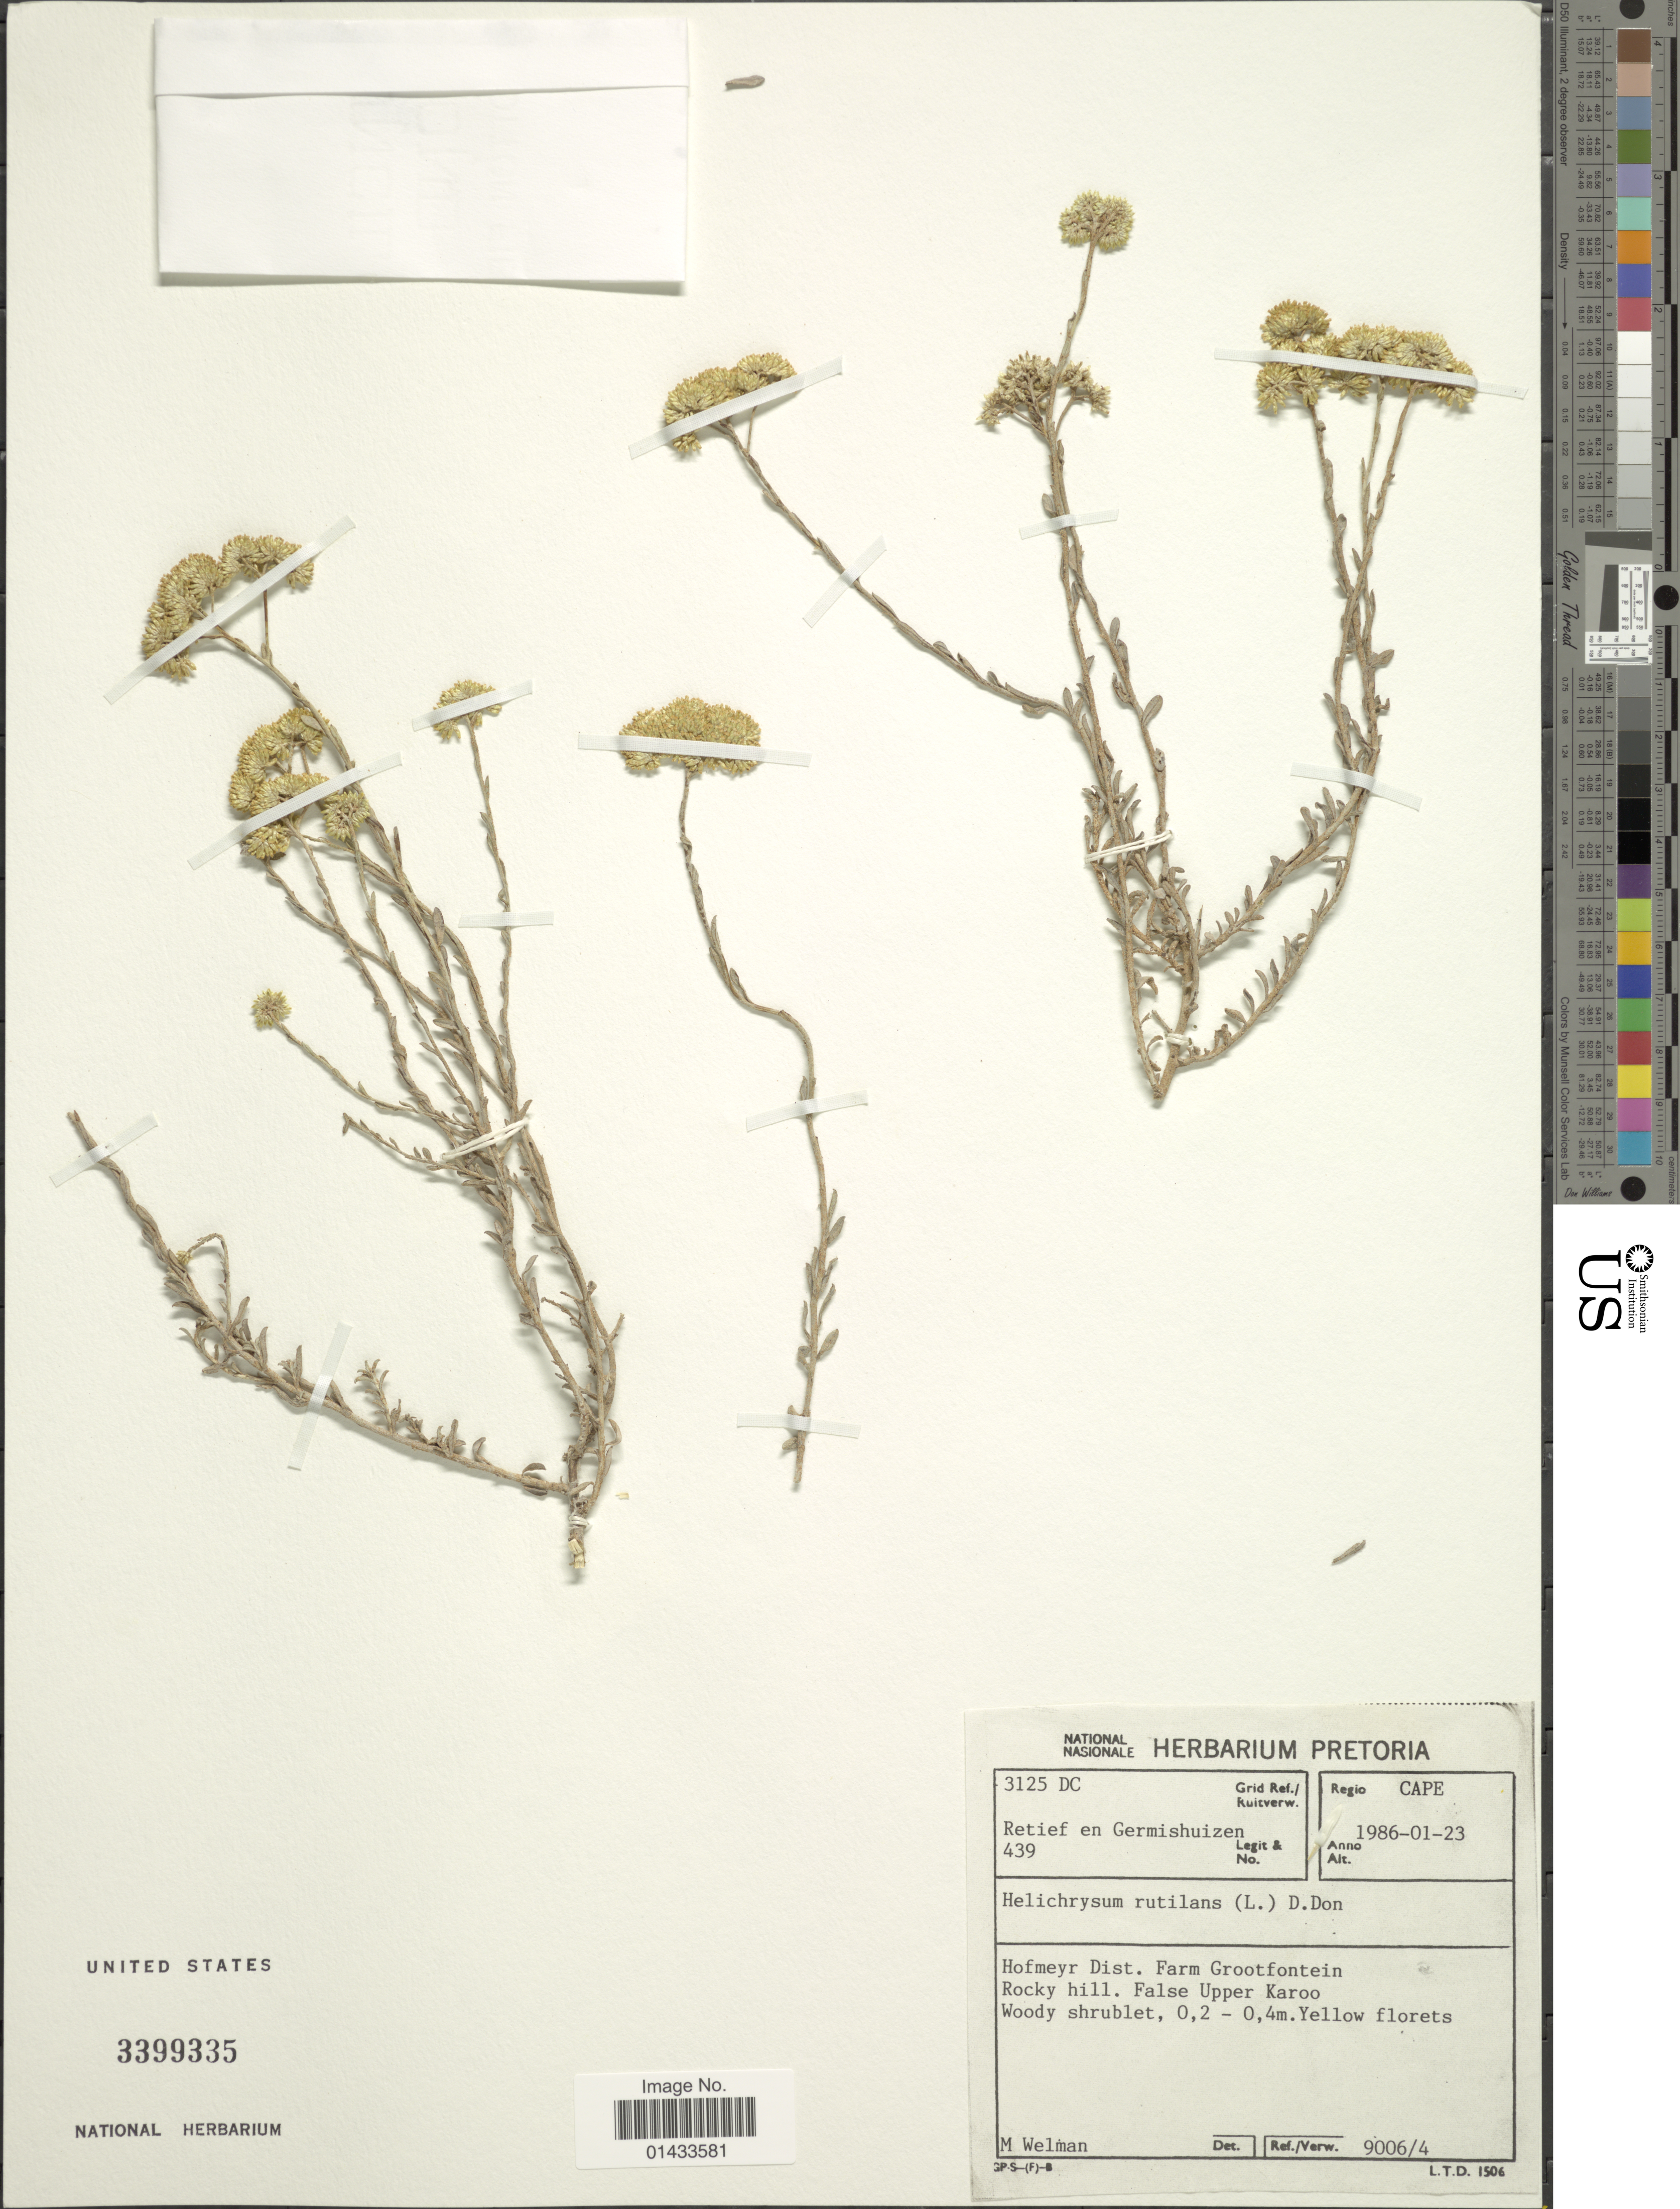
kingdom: Plantae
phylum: Tracheophyta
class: Magnoliopsida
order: Asterales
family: Asteraceae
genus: Helichrysum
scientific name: Helichrysum rutilans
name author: (L.) D. Don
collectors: E. Retief & G. Germishuizen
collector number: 439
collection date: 1986-01-23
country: South Africa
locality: Regio Cape, Grid Ref./ Ruitverw. 3125 DC, Hofmeyr Dist., Farm Grootfontein Rocky Hill, False Upper Karoo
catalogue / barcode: US 3399335